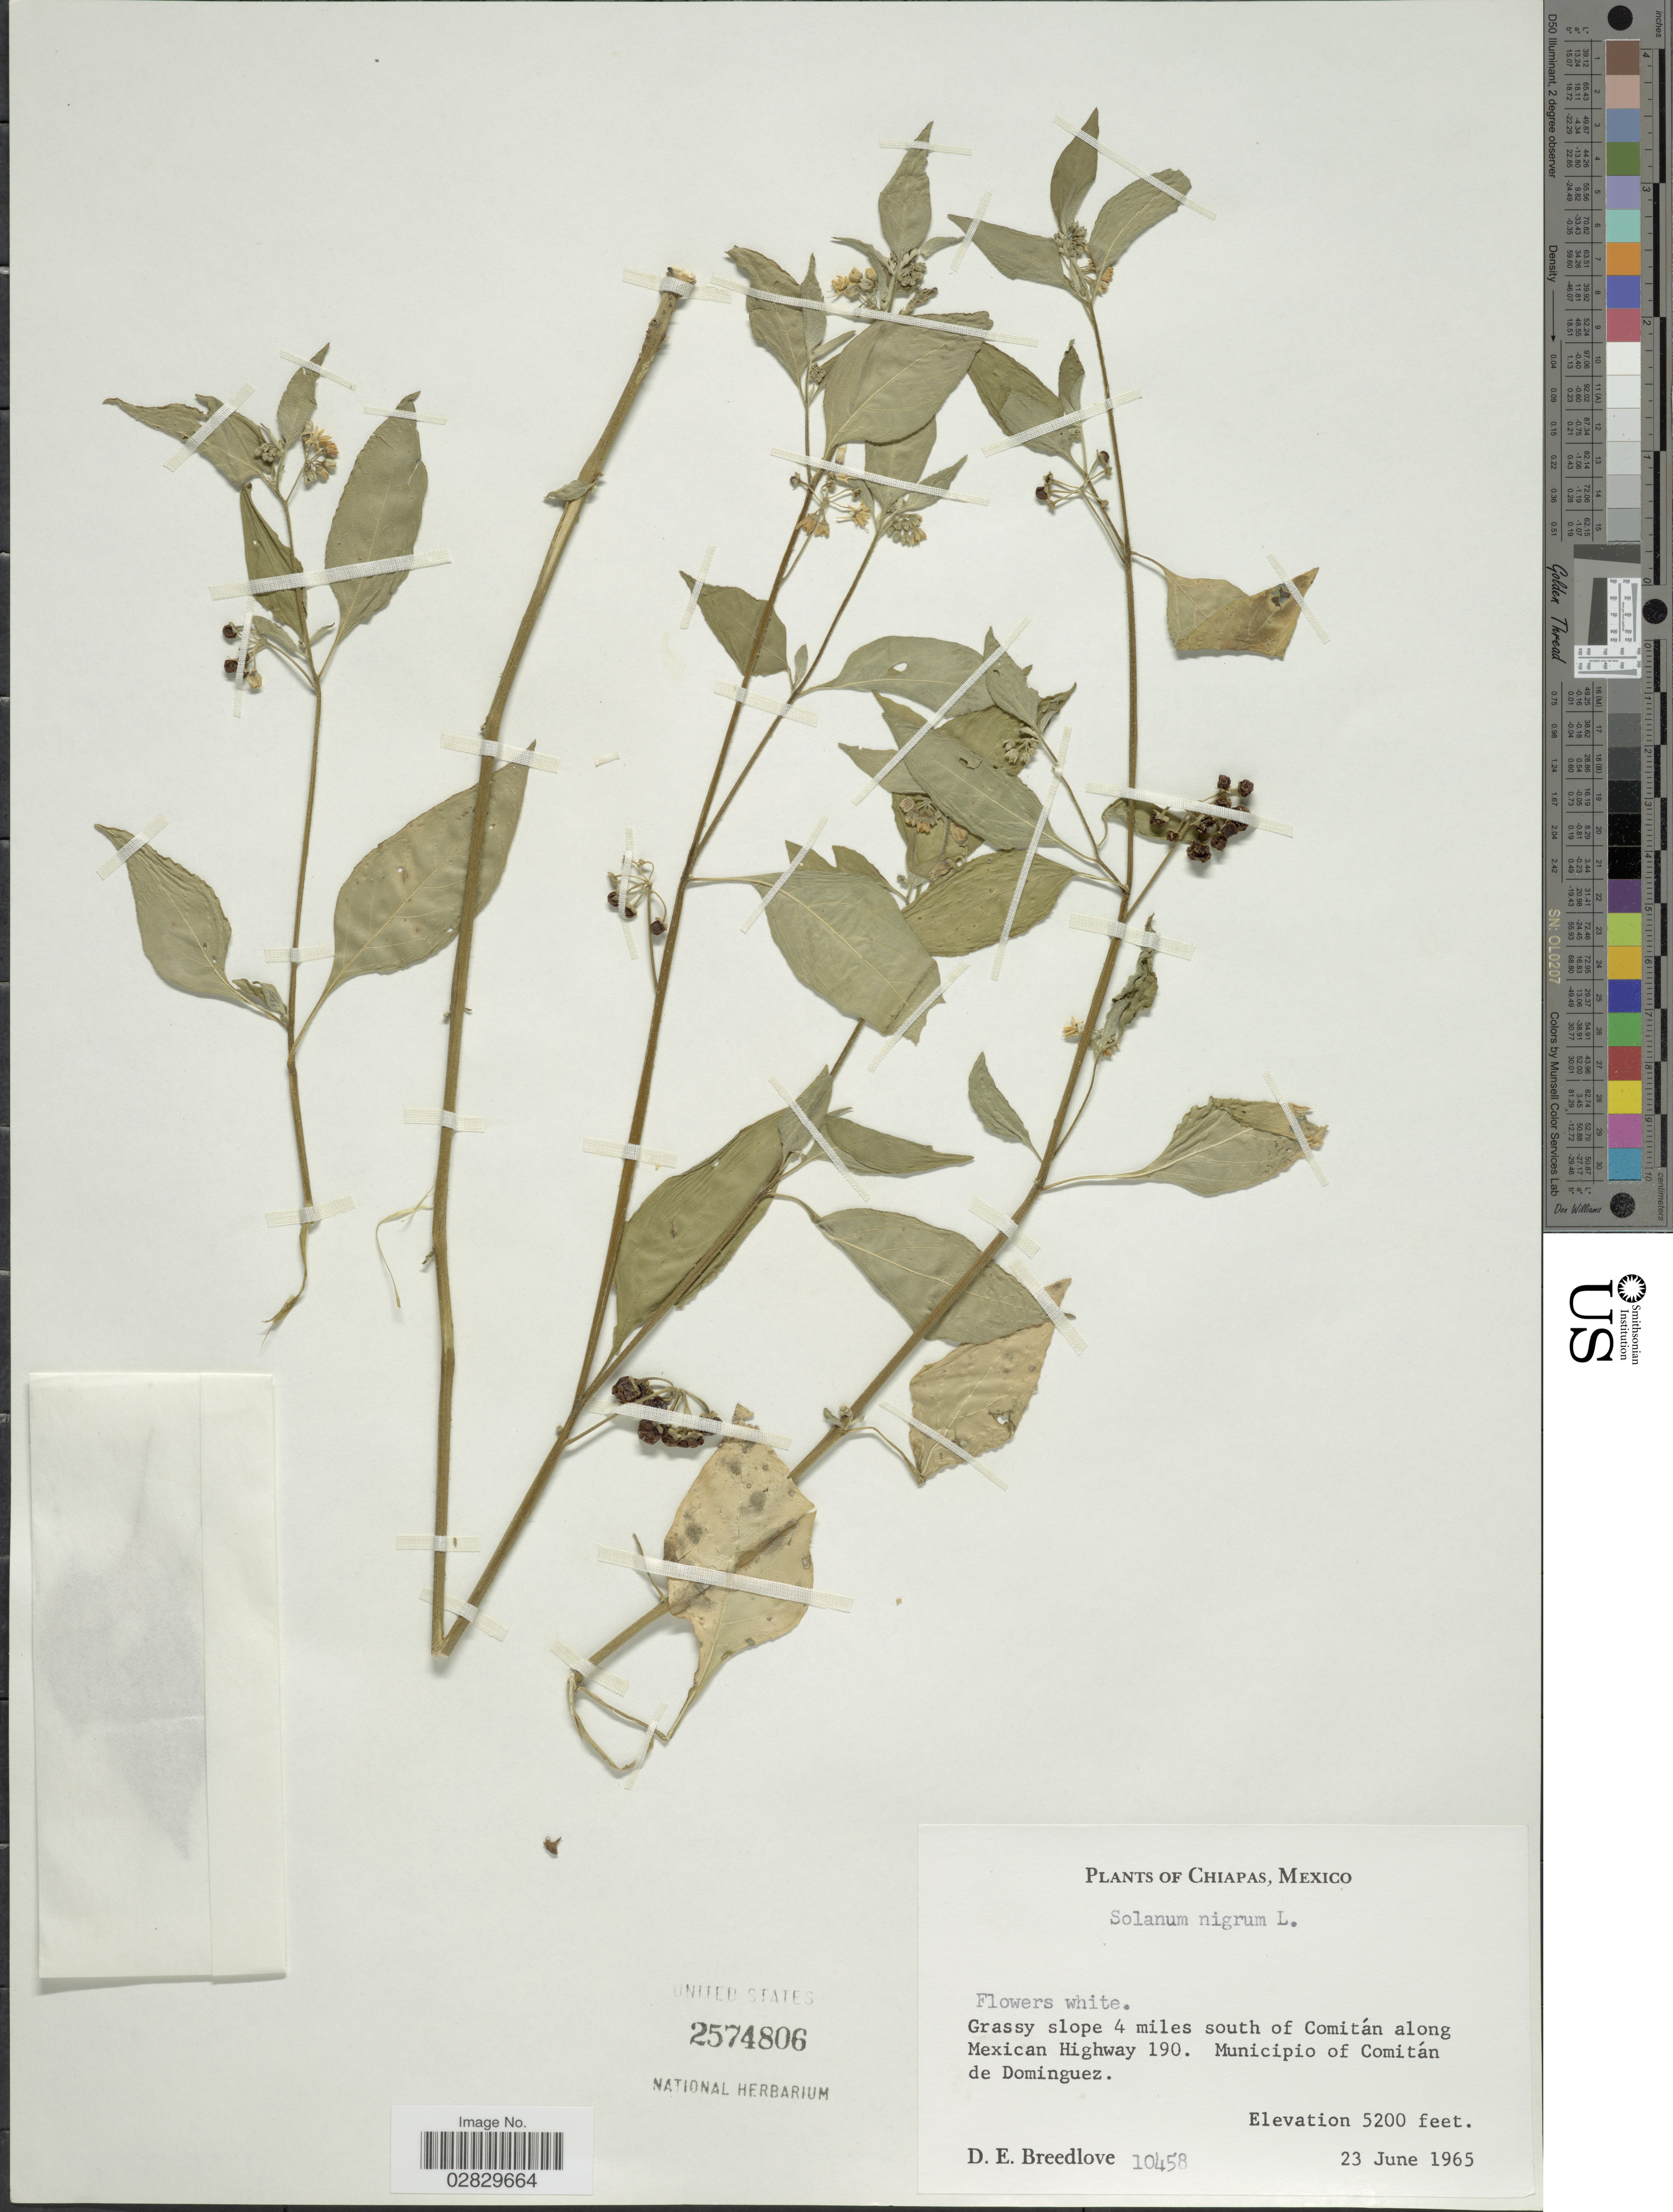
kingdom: Plantae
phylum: Tracheophyta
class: Magnoliopsida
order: Solanales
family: Solanaceae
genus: Solanum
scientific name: Solanum nigrescens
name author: M. Martens & Galeotti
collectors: D. E. Breedlove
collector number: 10458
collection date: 1965-06-23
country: Mexico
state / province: Chiapas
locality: Grassy slope 4 miles south of Comitán along Mexican Highway 190. Municipio of Comitán de Dominguez.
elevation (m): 1585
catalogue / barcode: US 2574806